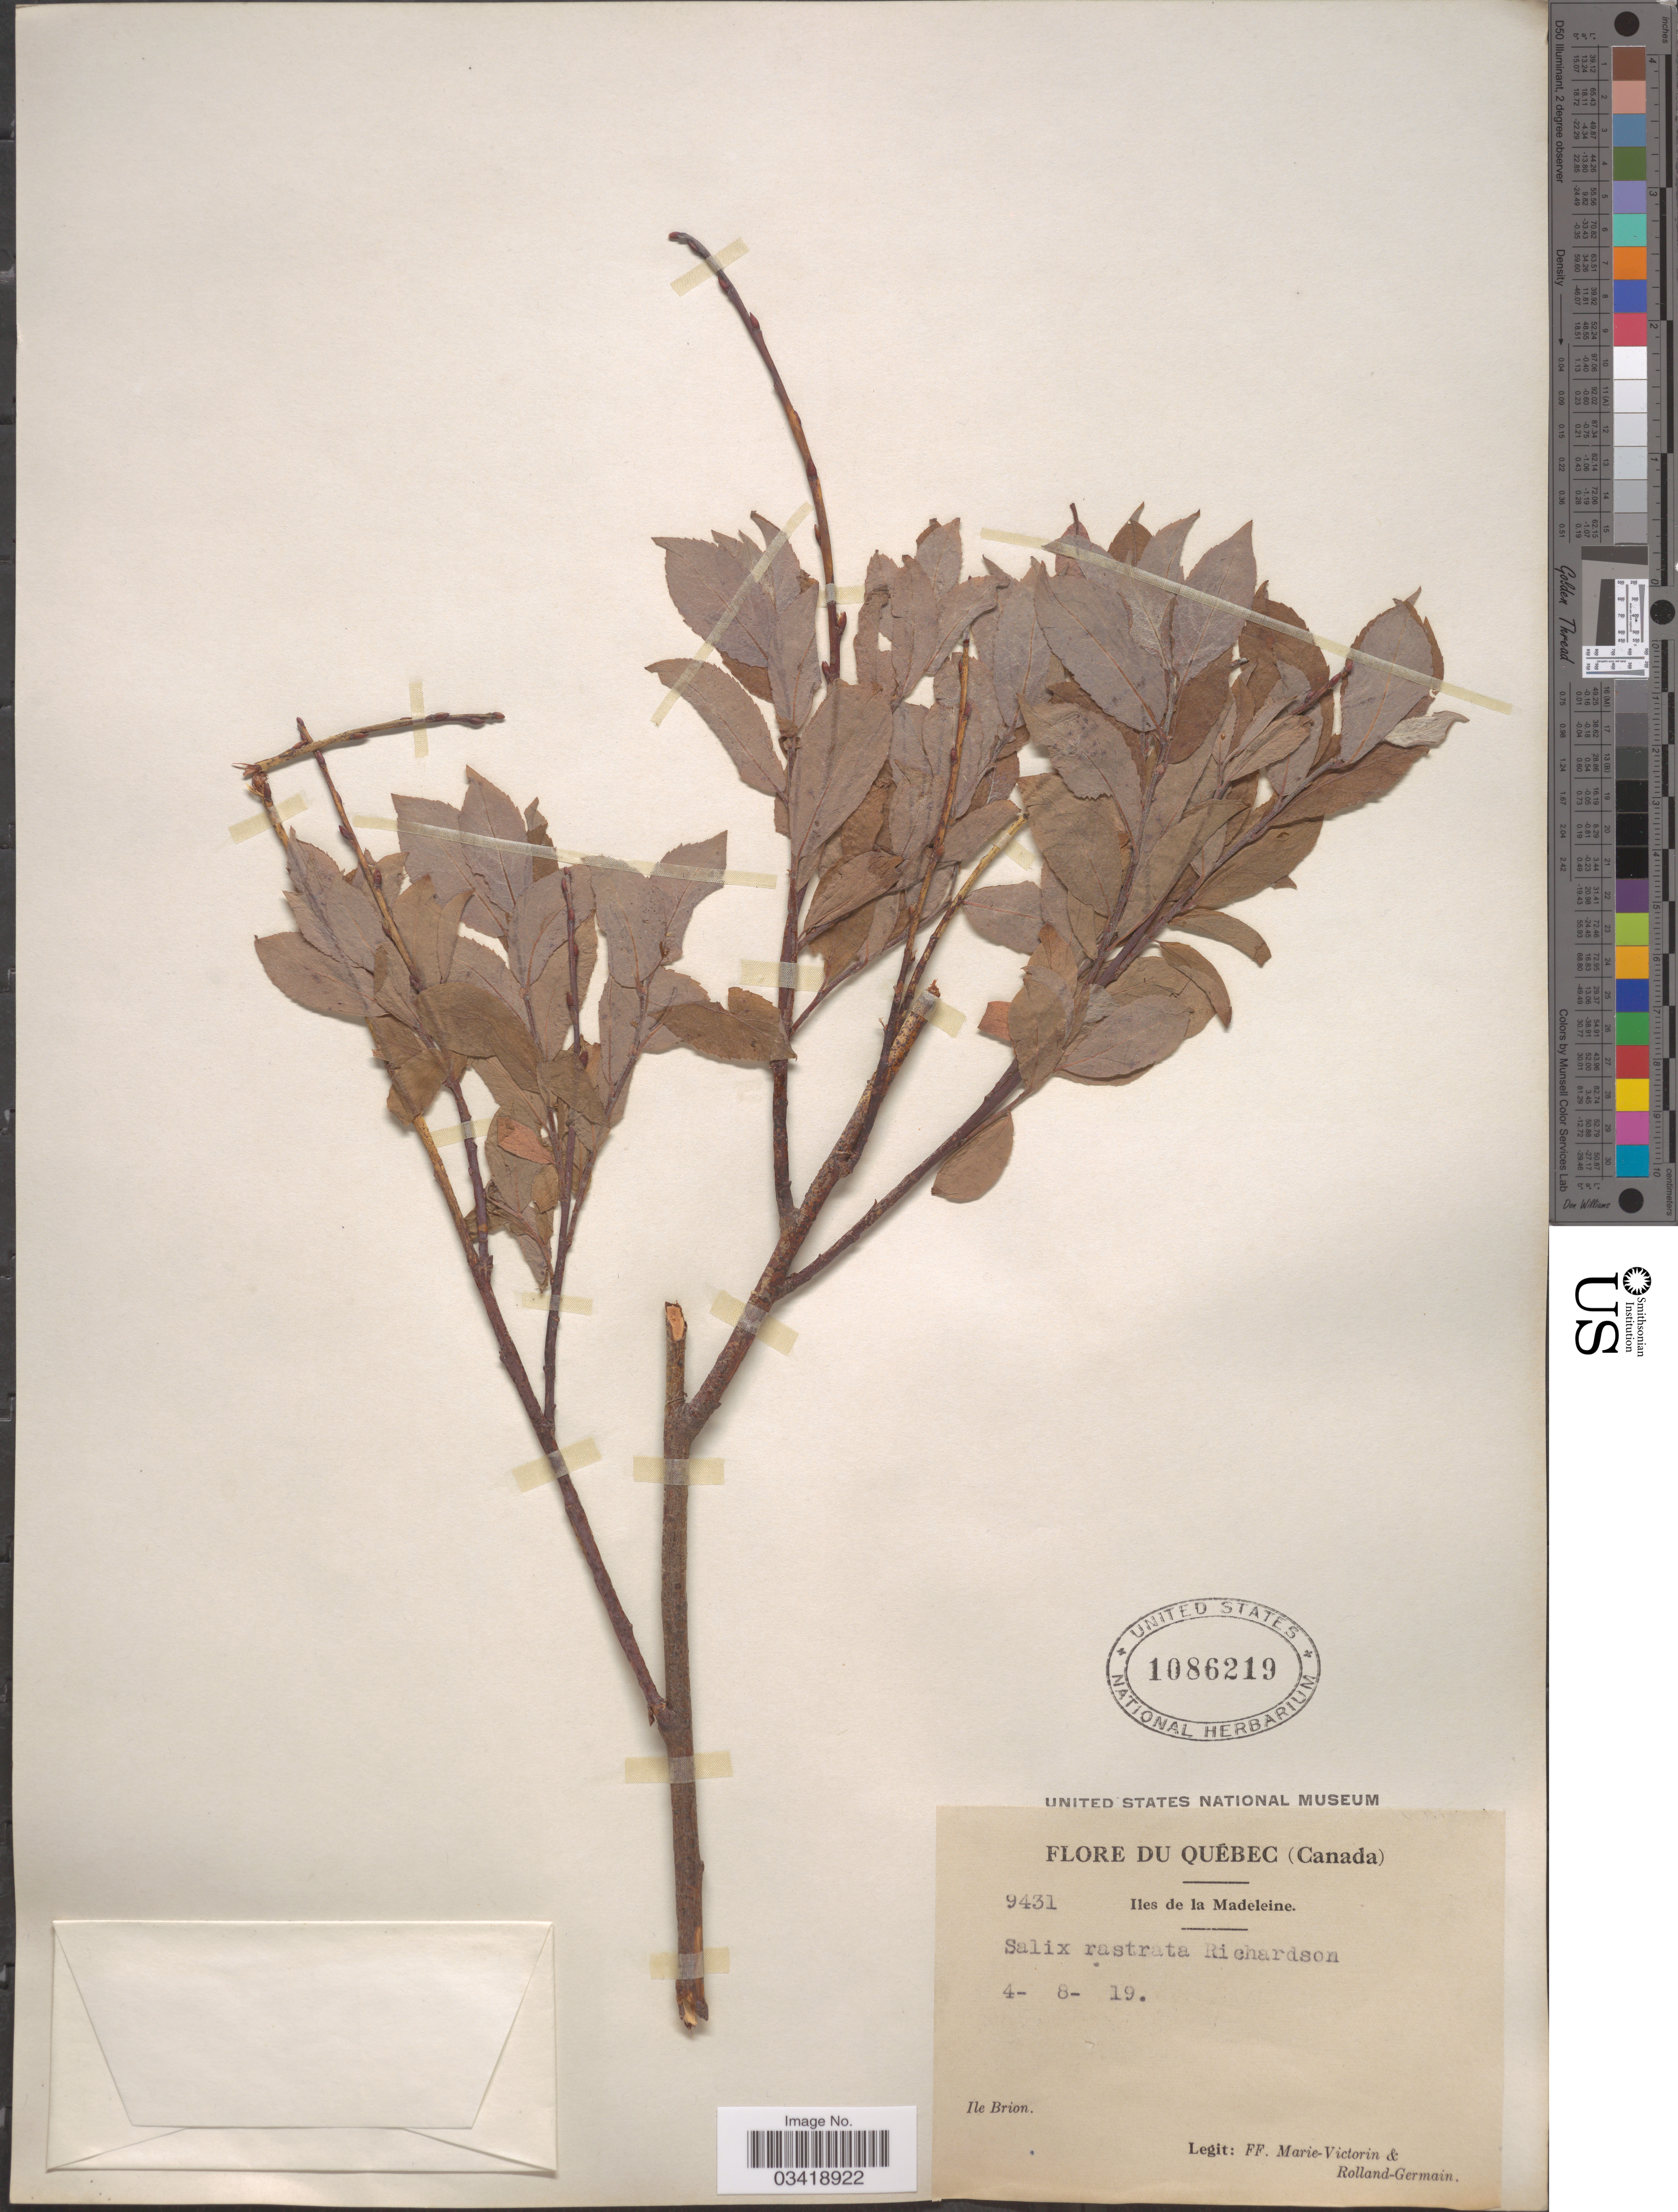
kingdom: Plantae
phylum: Tracheophyta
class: Magnoliopsida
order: Malpighiales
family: Salicaceae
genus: Salix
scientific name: Salix bebbiana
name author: Sarg.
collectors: F. Marie-Victorin & Rolland-Germain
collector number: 9431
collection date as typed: Transcribed d/m/y: 4/8/19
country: Canada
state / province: Quebec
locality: Iles de la Madeleine. Ile Brion.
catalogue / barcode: US 1086219